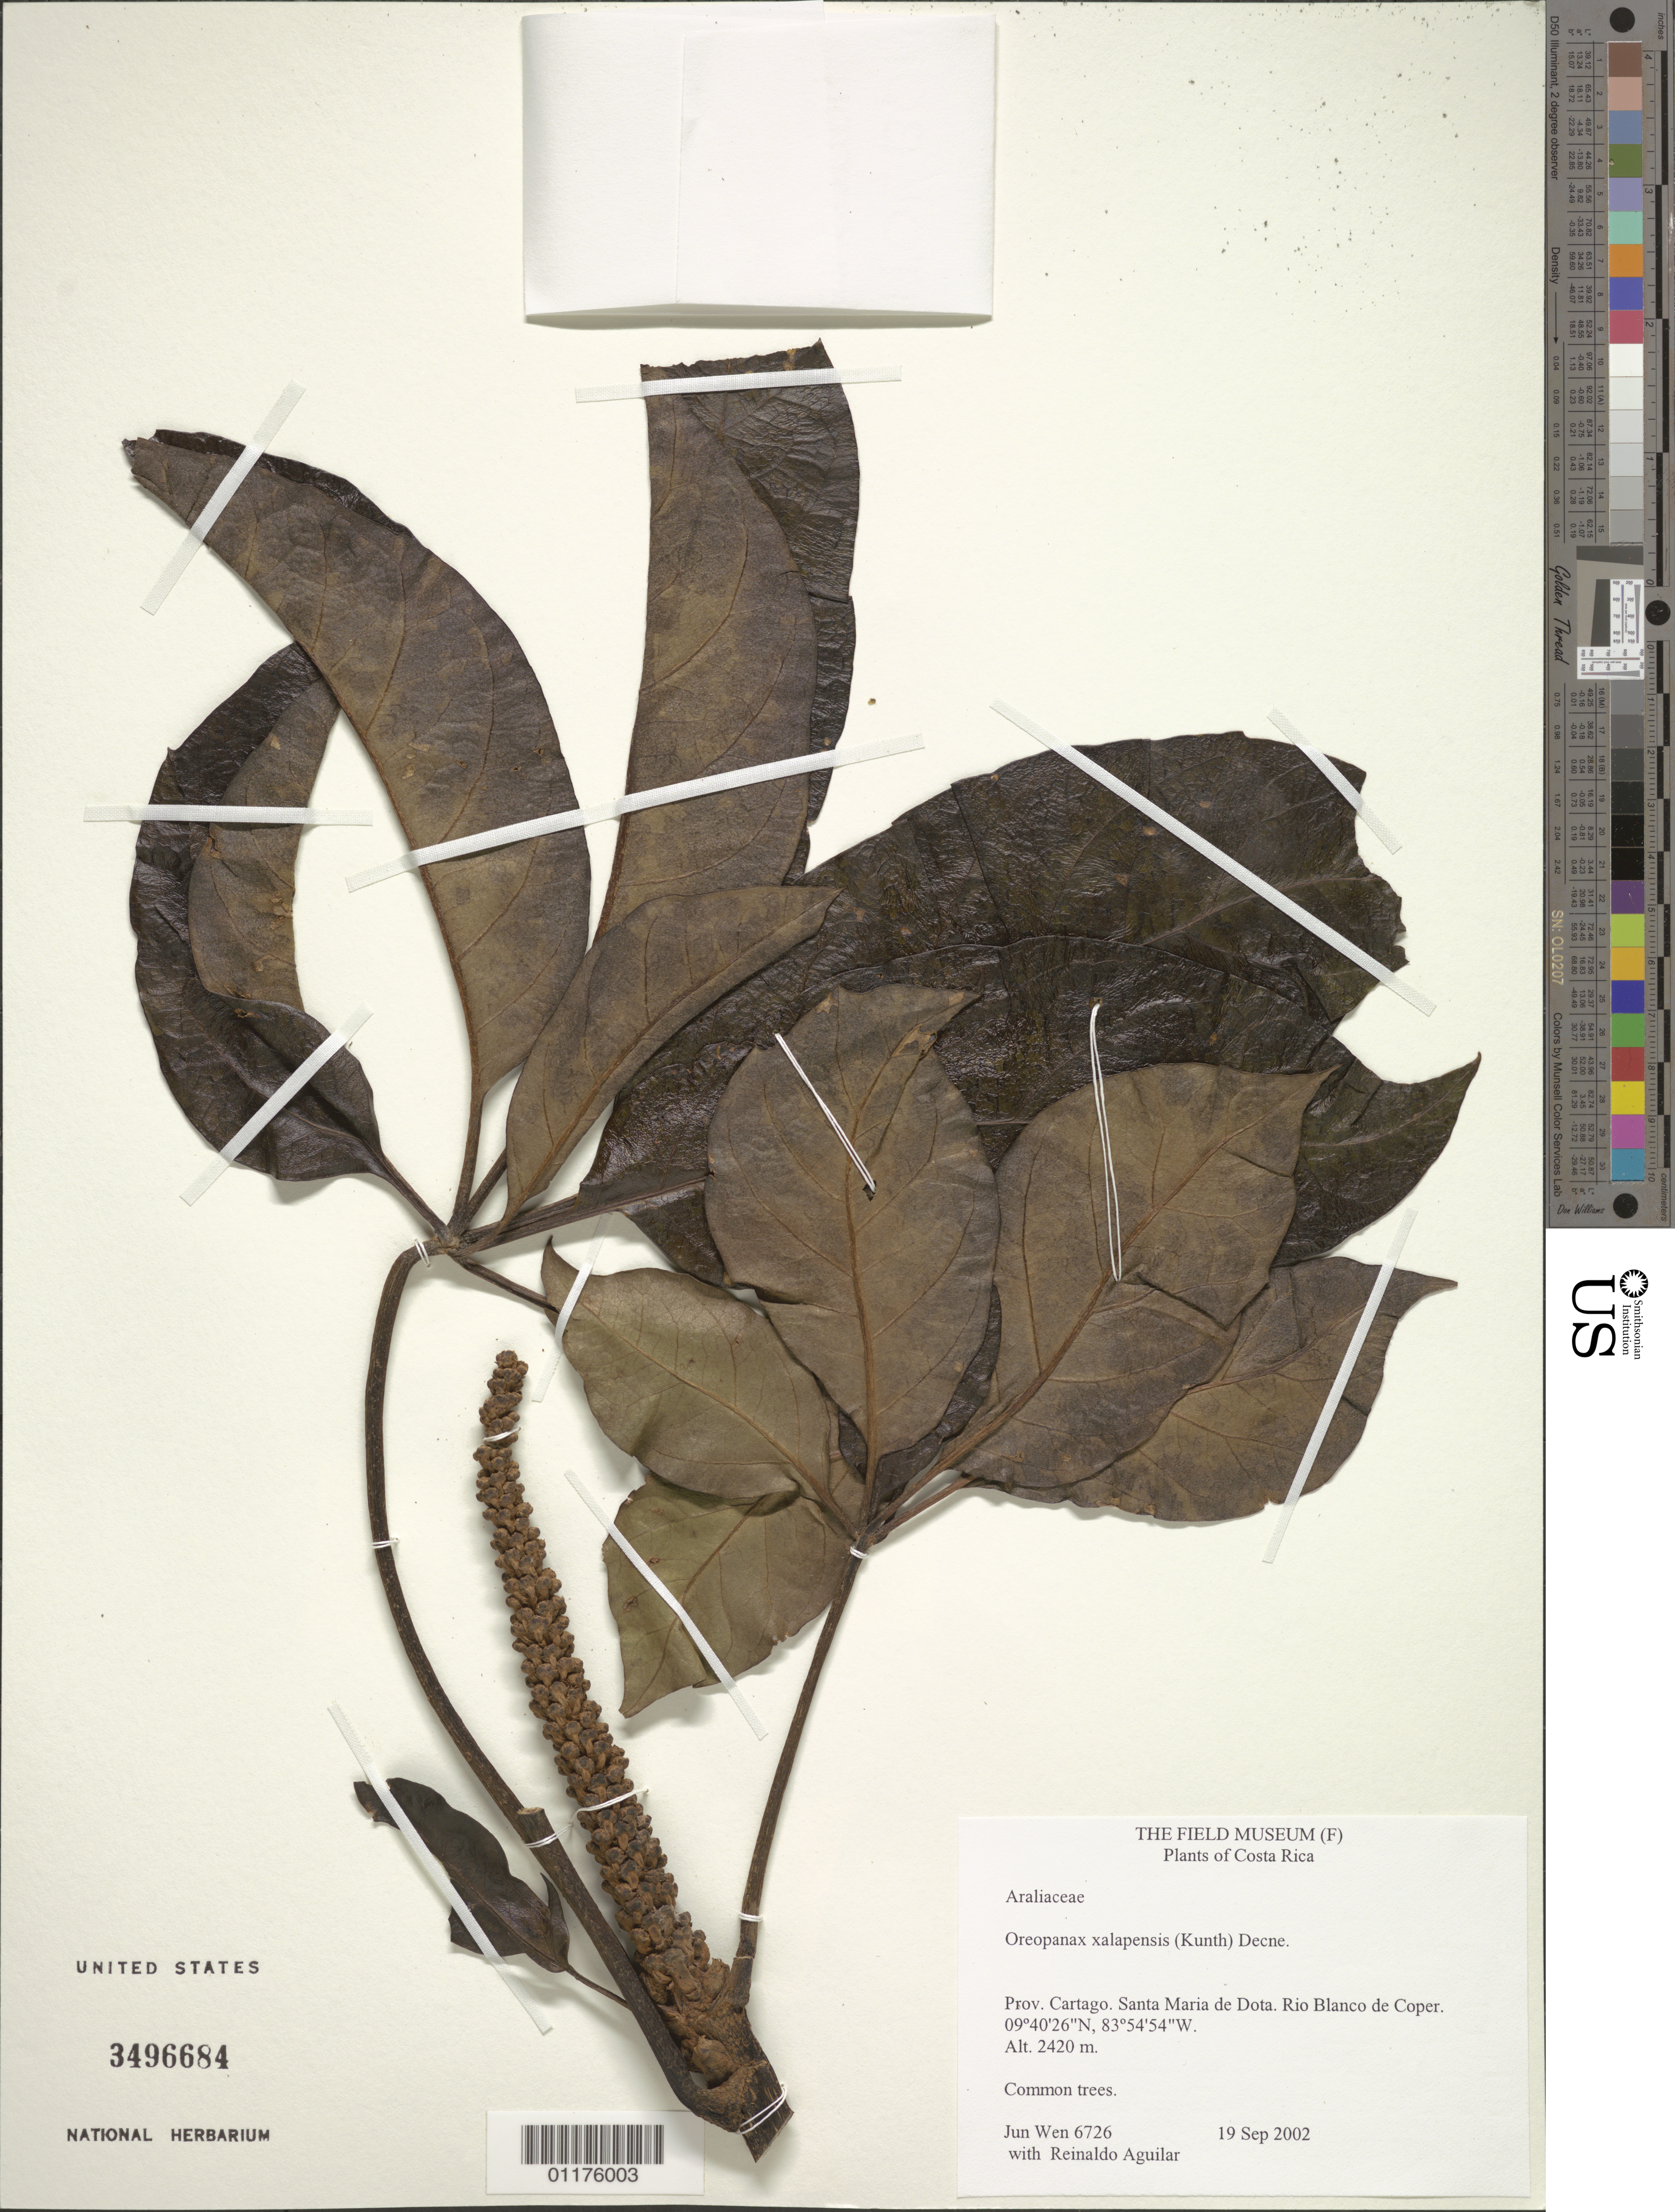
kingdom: Plantae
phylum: Tracheophyta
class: Magnoliopsida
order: Apiales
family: Araliaceae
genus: Oreopanax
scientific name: Oreopanax xalapensis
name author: (Kunth) Decne. & Planch.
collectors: J. Wen & R. Aguilar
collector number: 6726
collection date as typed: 19 Sep 2002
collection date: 2002-09-19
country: Costa Rica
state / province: Cartago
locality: Santa Maria de Dota. Rio Blanco de Coper.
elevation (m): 2420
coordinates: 9 40 26 N, 83 54 54 W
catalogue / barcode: US 3496684